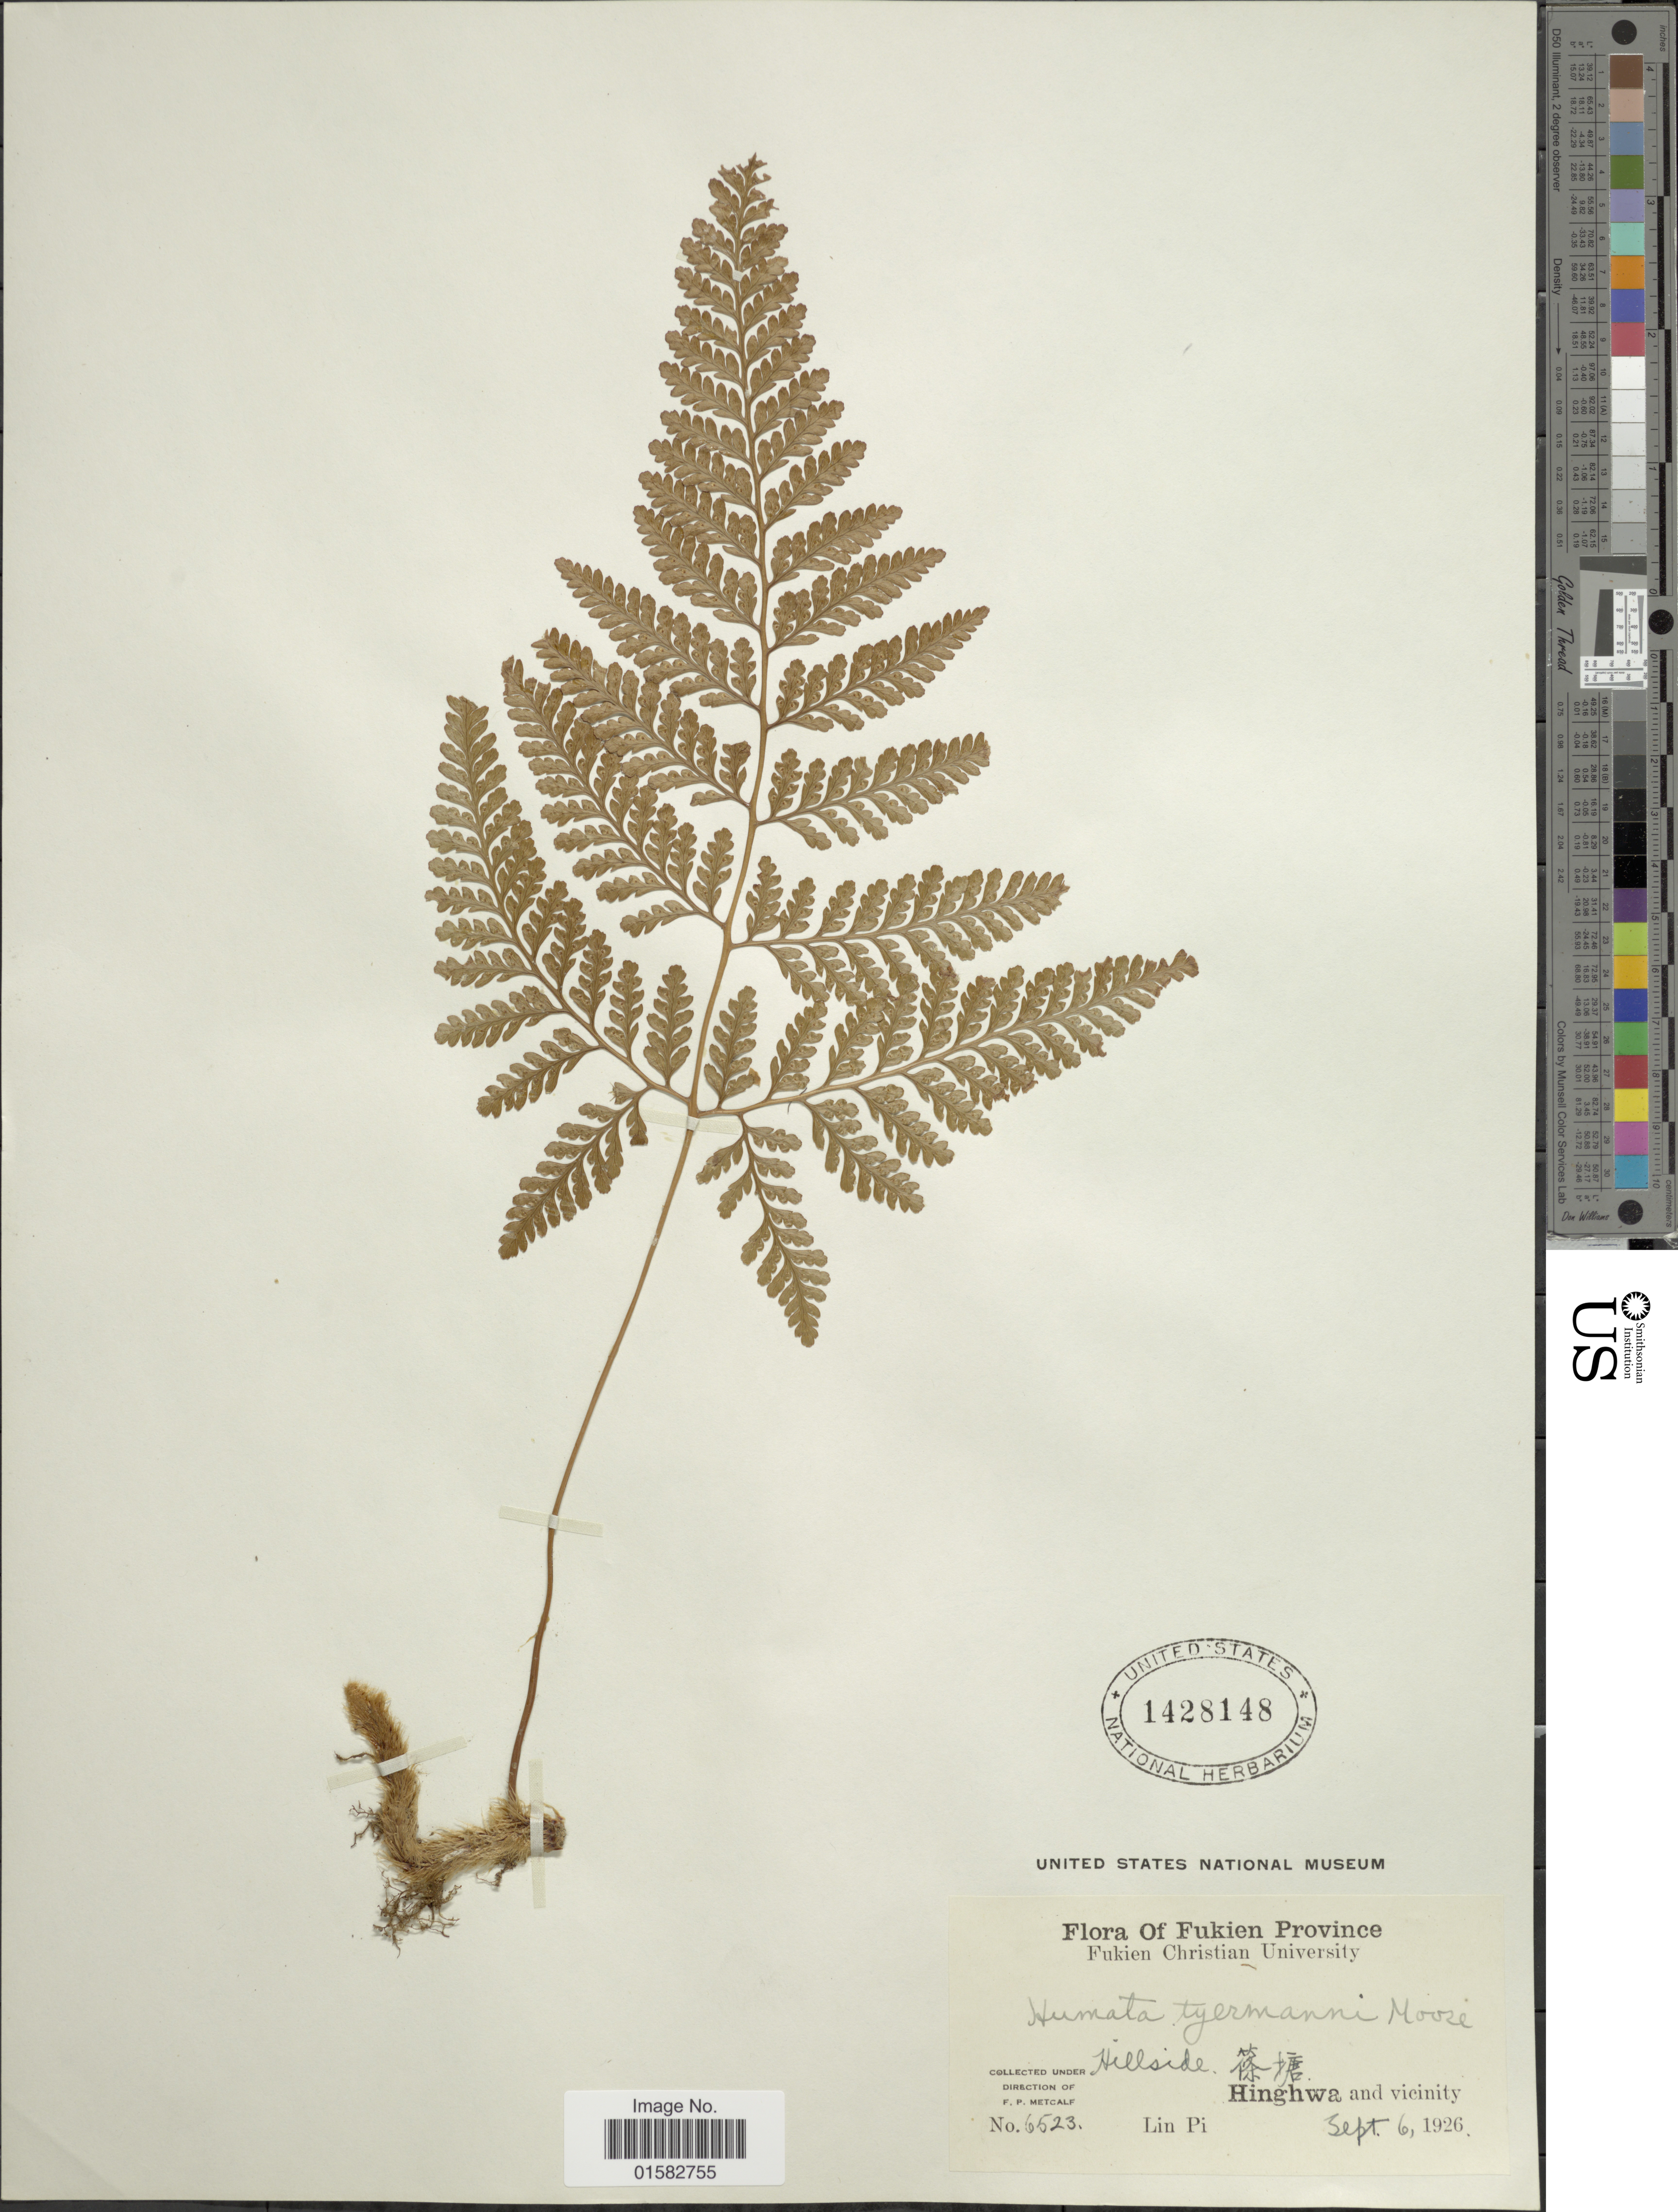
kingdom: Plantae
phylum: Tracheophyta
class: Polypodiopsida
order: Polypodiales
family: Davalliaceae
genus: Davallia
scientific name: Davallia griffithiana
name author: Hook.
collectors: F. Metcalf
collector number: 6523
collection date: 1926-09-06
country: China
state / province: Fujian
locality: Fukien Province, Hillside, X,Hinghwa and Vicinity, Lin Pi.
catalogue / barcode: US 1428148